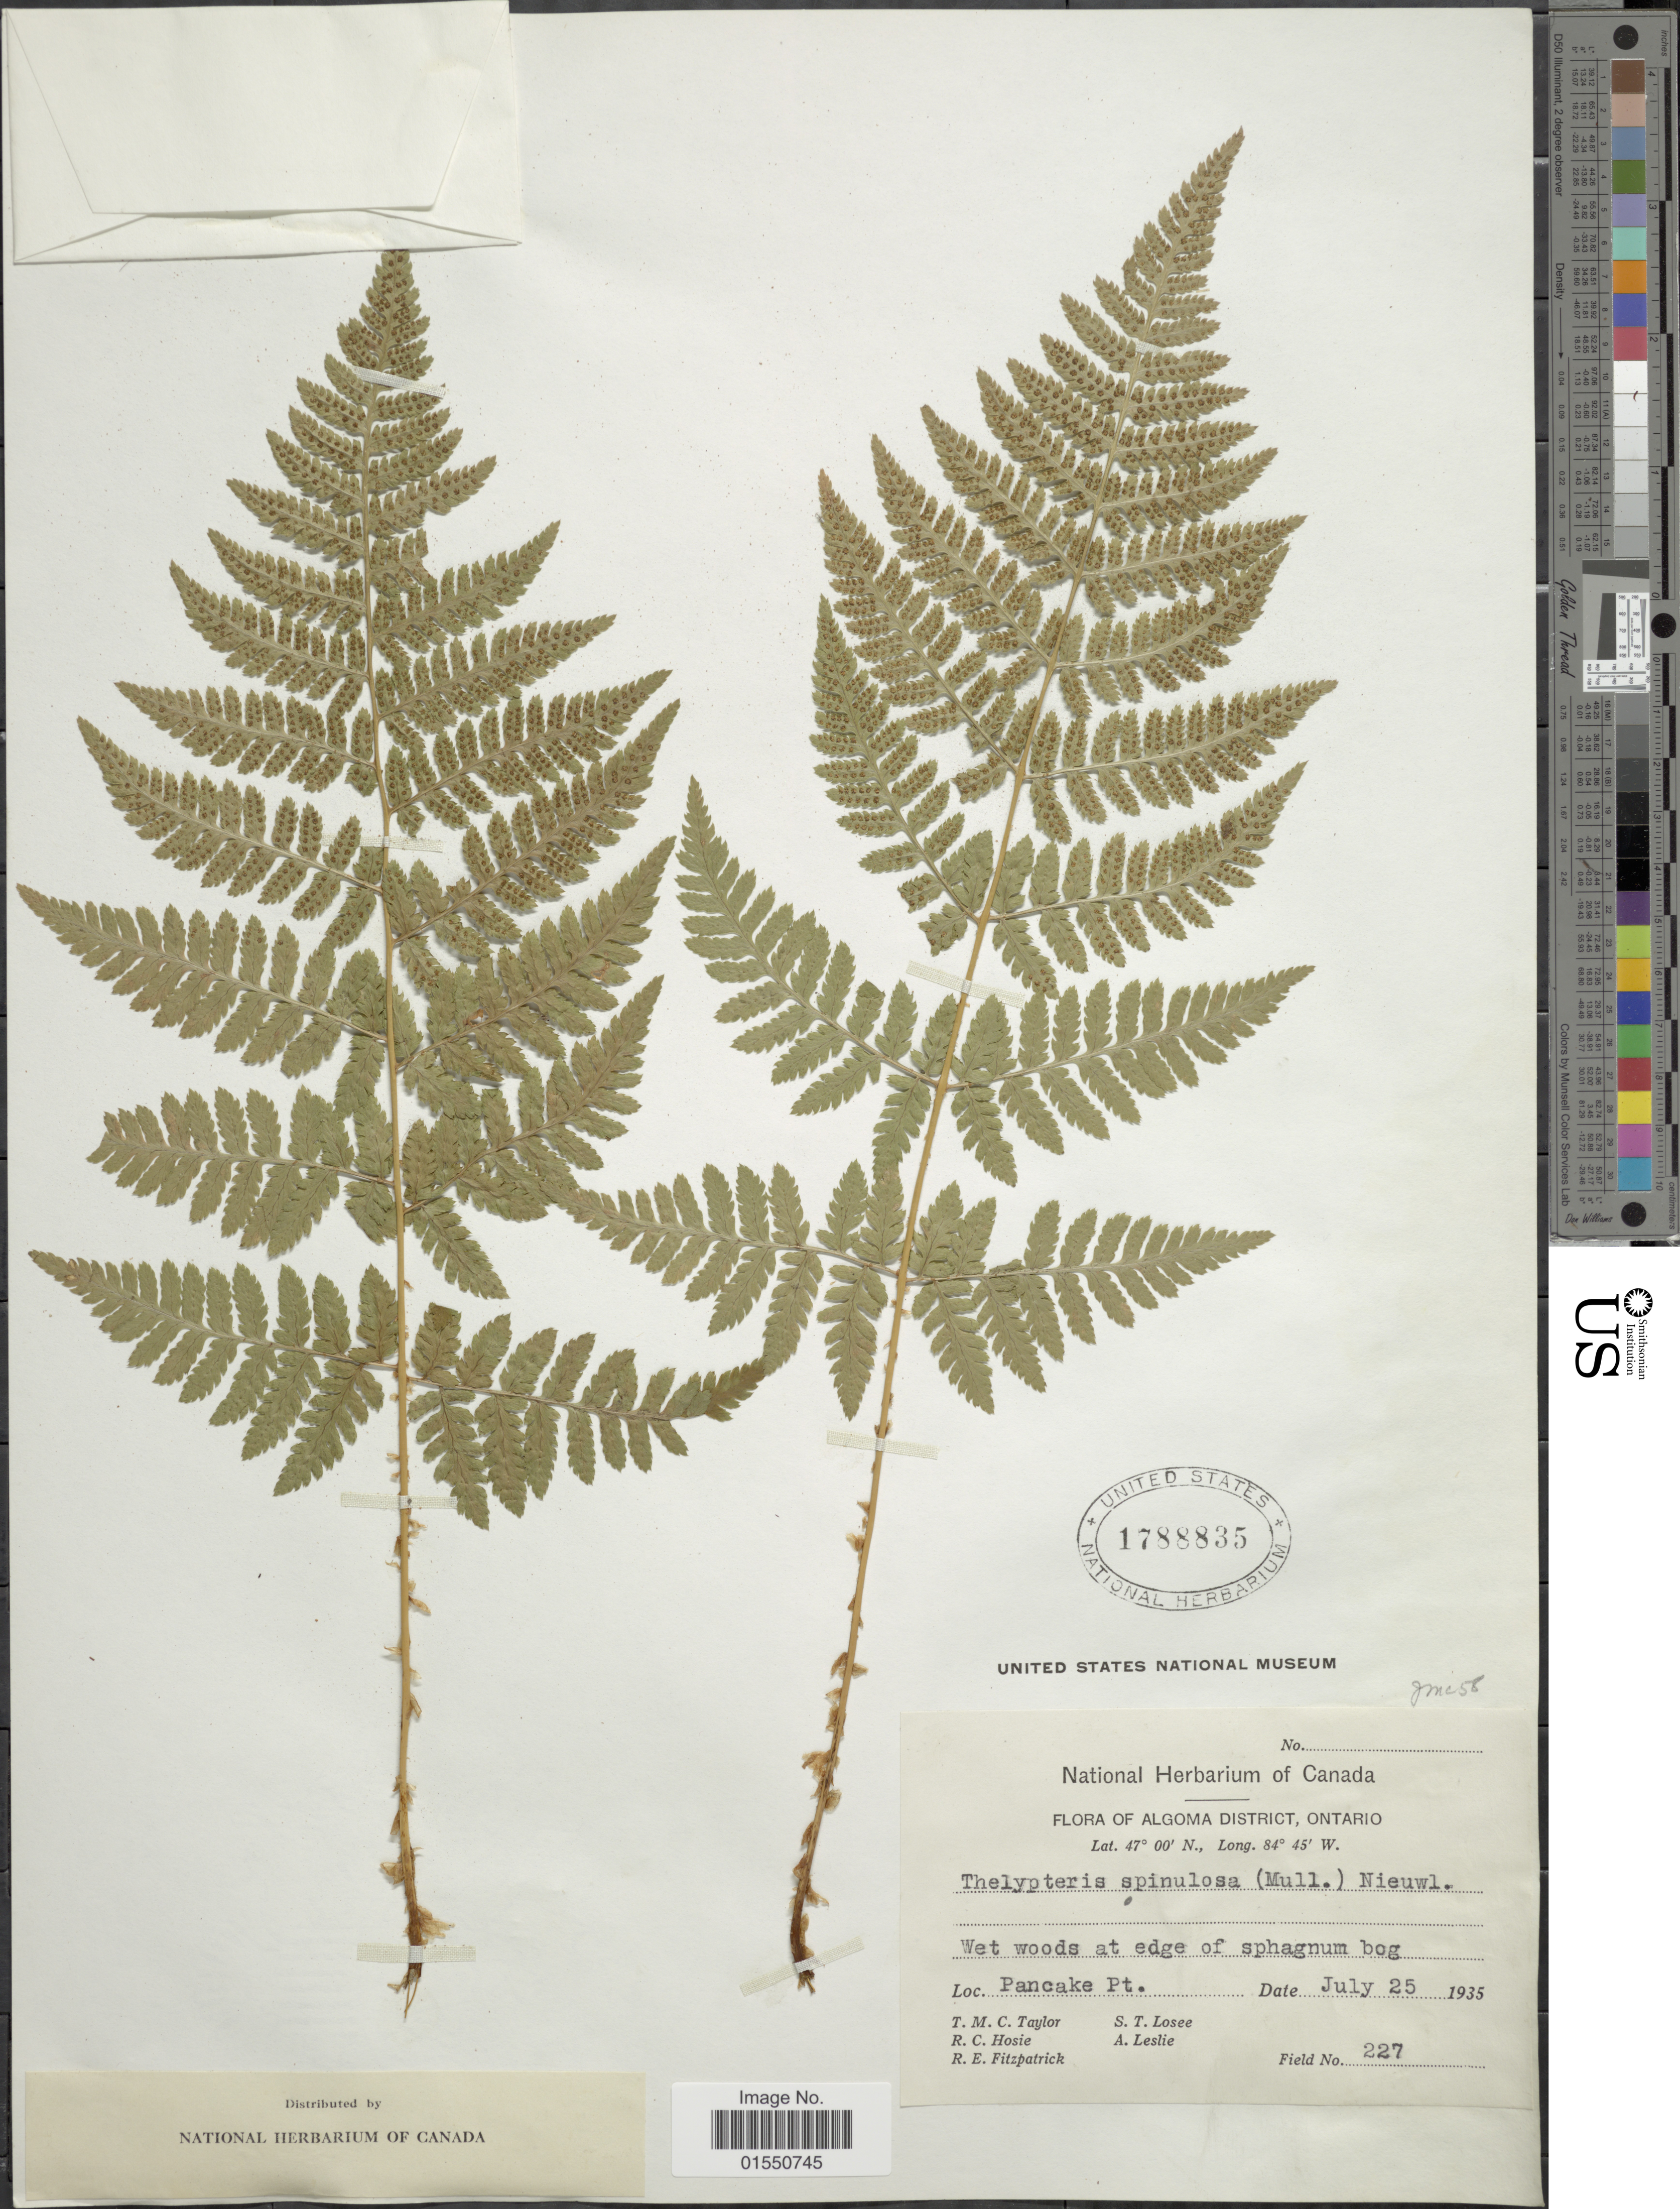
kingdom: Plantae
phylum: Tracheophyta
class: Polypodiopsida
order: Polypodiales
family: Dryopteridaceae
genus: Dryopteris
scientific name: Dryopteris expansa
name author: (C. Presl) Fraser-Jenk. & Jermy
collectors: T. M. C. Taylor, R. Hosie, R. Fitzpatrick, S. Losee & A. Leslie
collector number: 227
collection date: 1935-07-25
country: Canada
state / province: Ontario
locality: Algoma District, Wet woods at edge of sphagnum bog, Pancake Pt.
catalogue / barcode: US 1788835